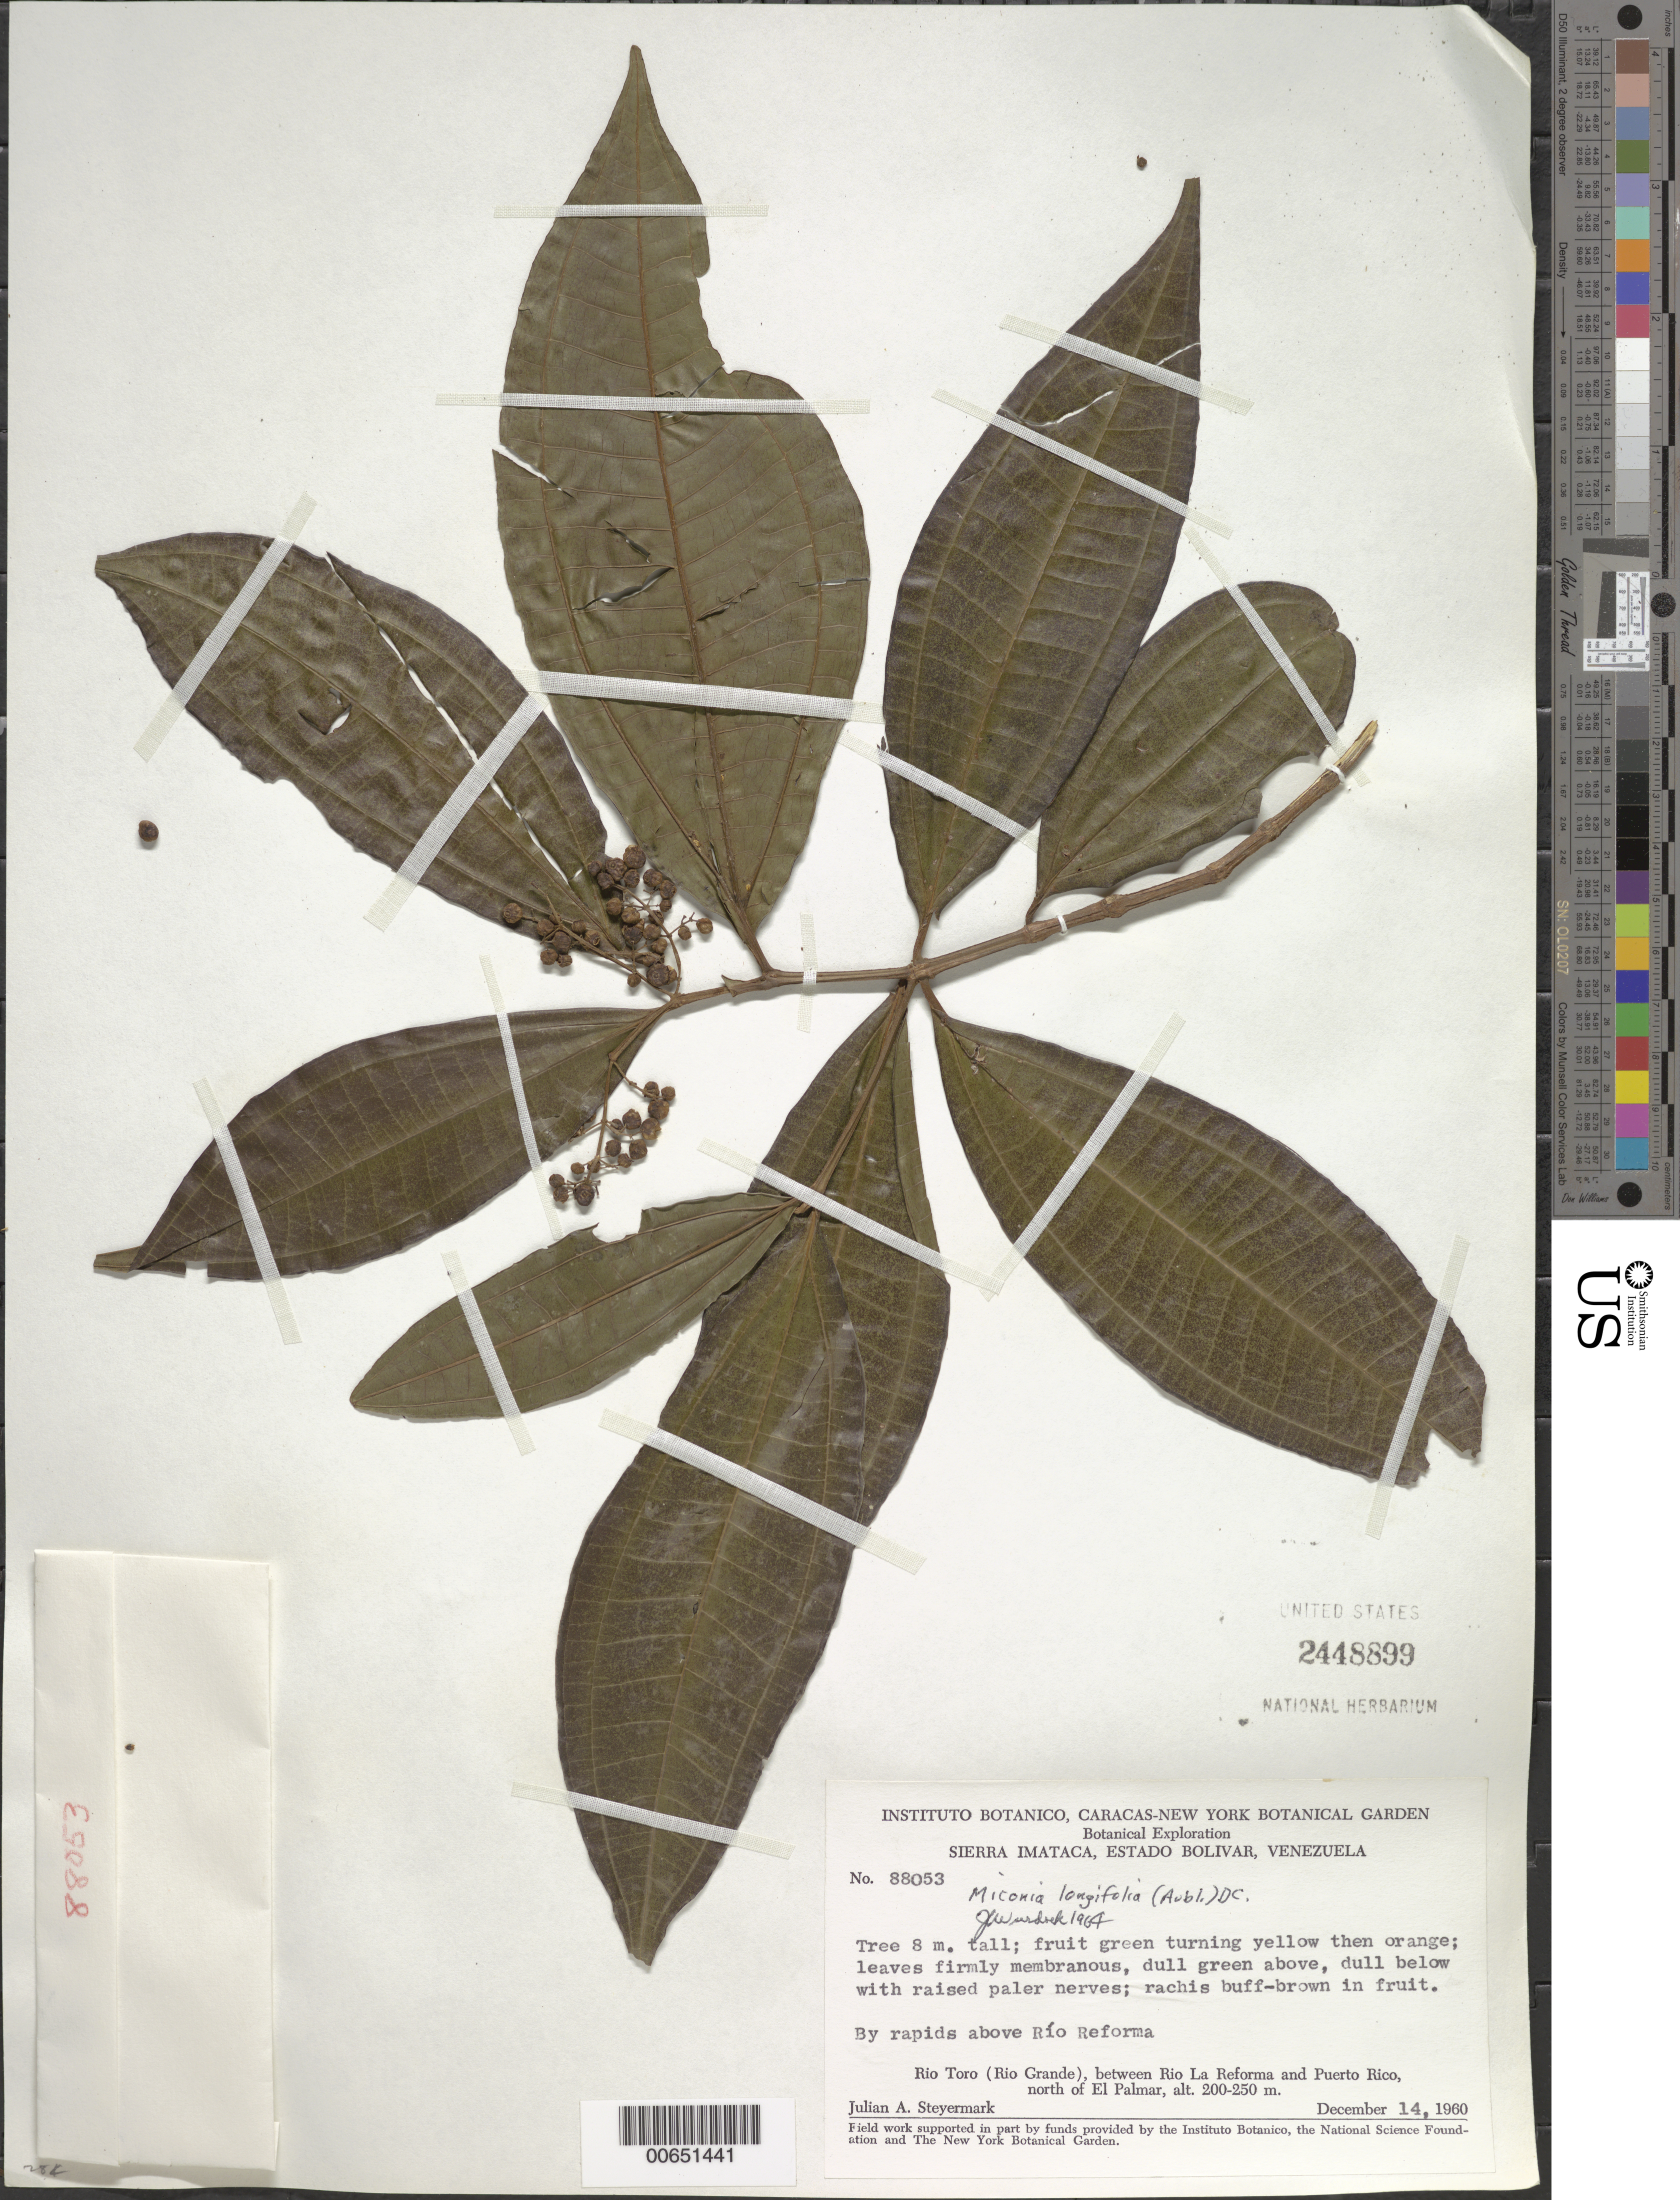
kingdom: Plantae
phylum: Tracheophyta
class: Magnoliopsida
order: Myrtales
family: Melastomataceae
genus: Miconia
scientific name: Miconia longifolia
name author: (Aubl.) DC.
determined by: Wurdack, John J., (US), US (UNITED STATES)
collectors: J. Steyermark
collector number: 88053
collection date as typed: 14-Dec-60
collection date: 1960-12-14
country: Venezuela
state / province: Bolívar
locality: Sierra Imataca; Cerro La Reforma, above junction with Río Reforma with Río Toro (Río Grande), between Río La Reforma and Puerto Rico, N of El Palmar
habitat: By rapids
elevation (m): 200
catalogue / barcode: US 2448899